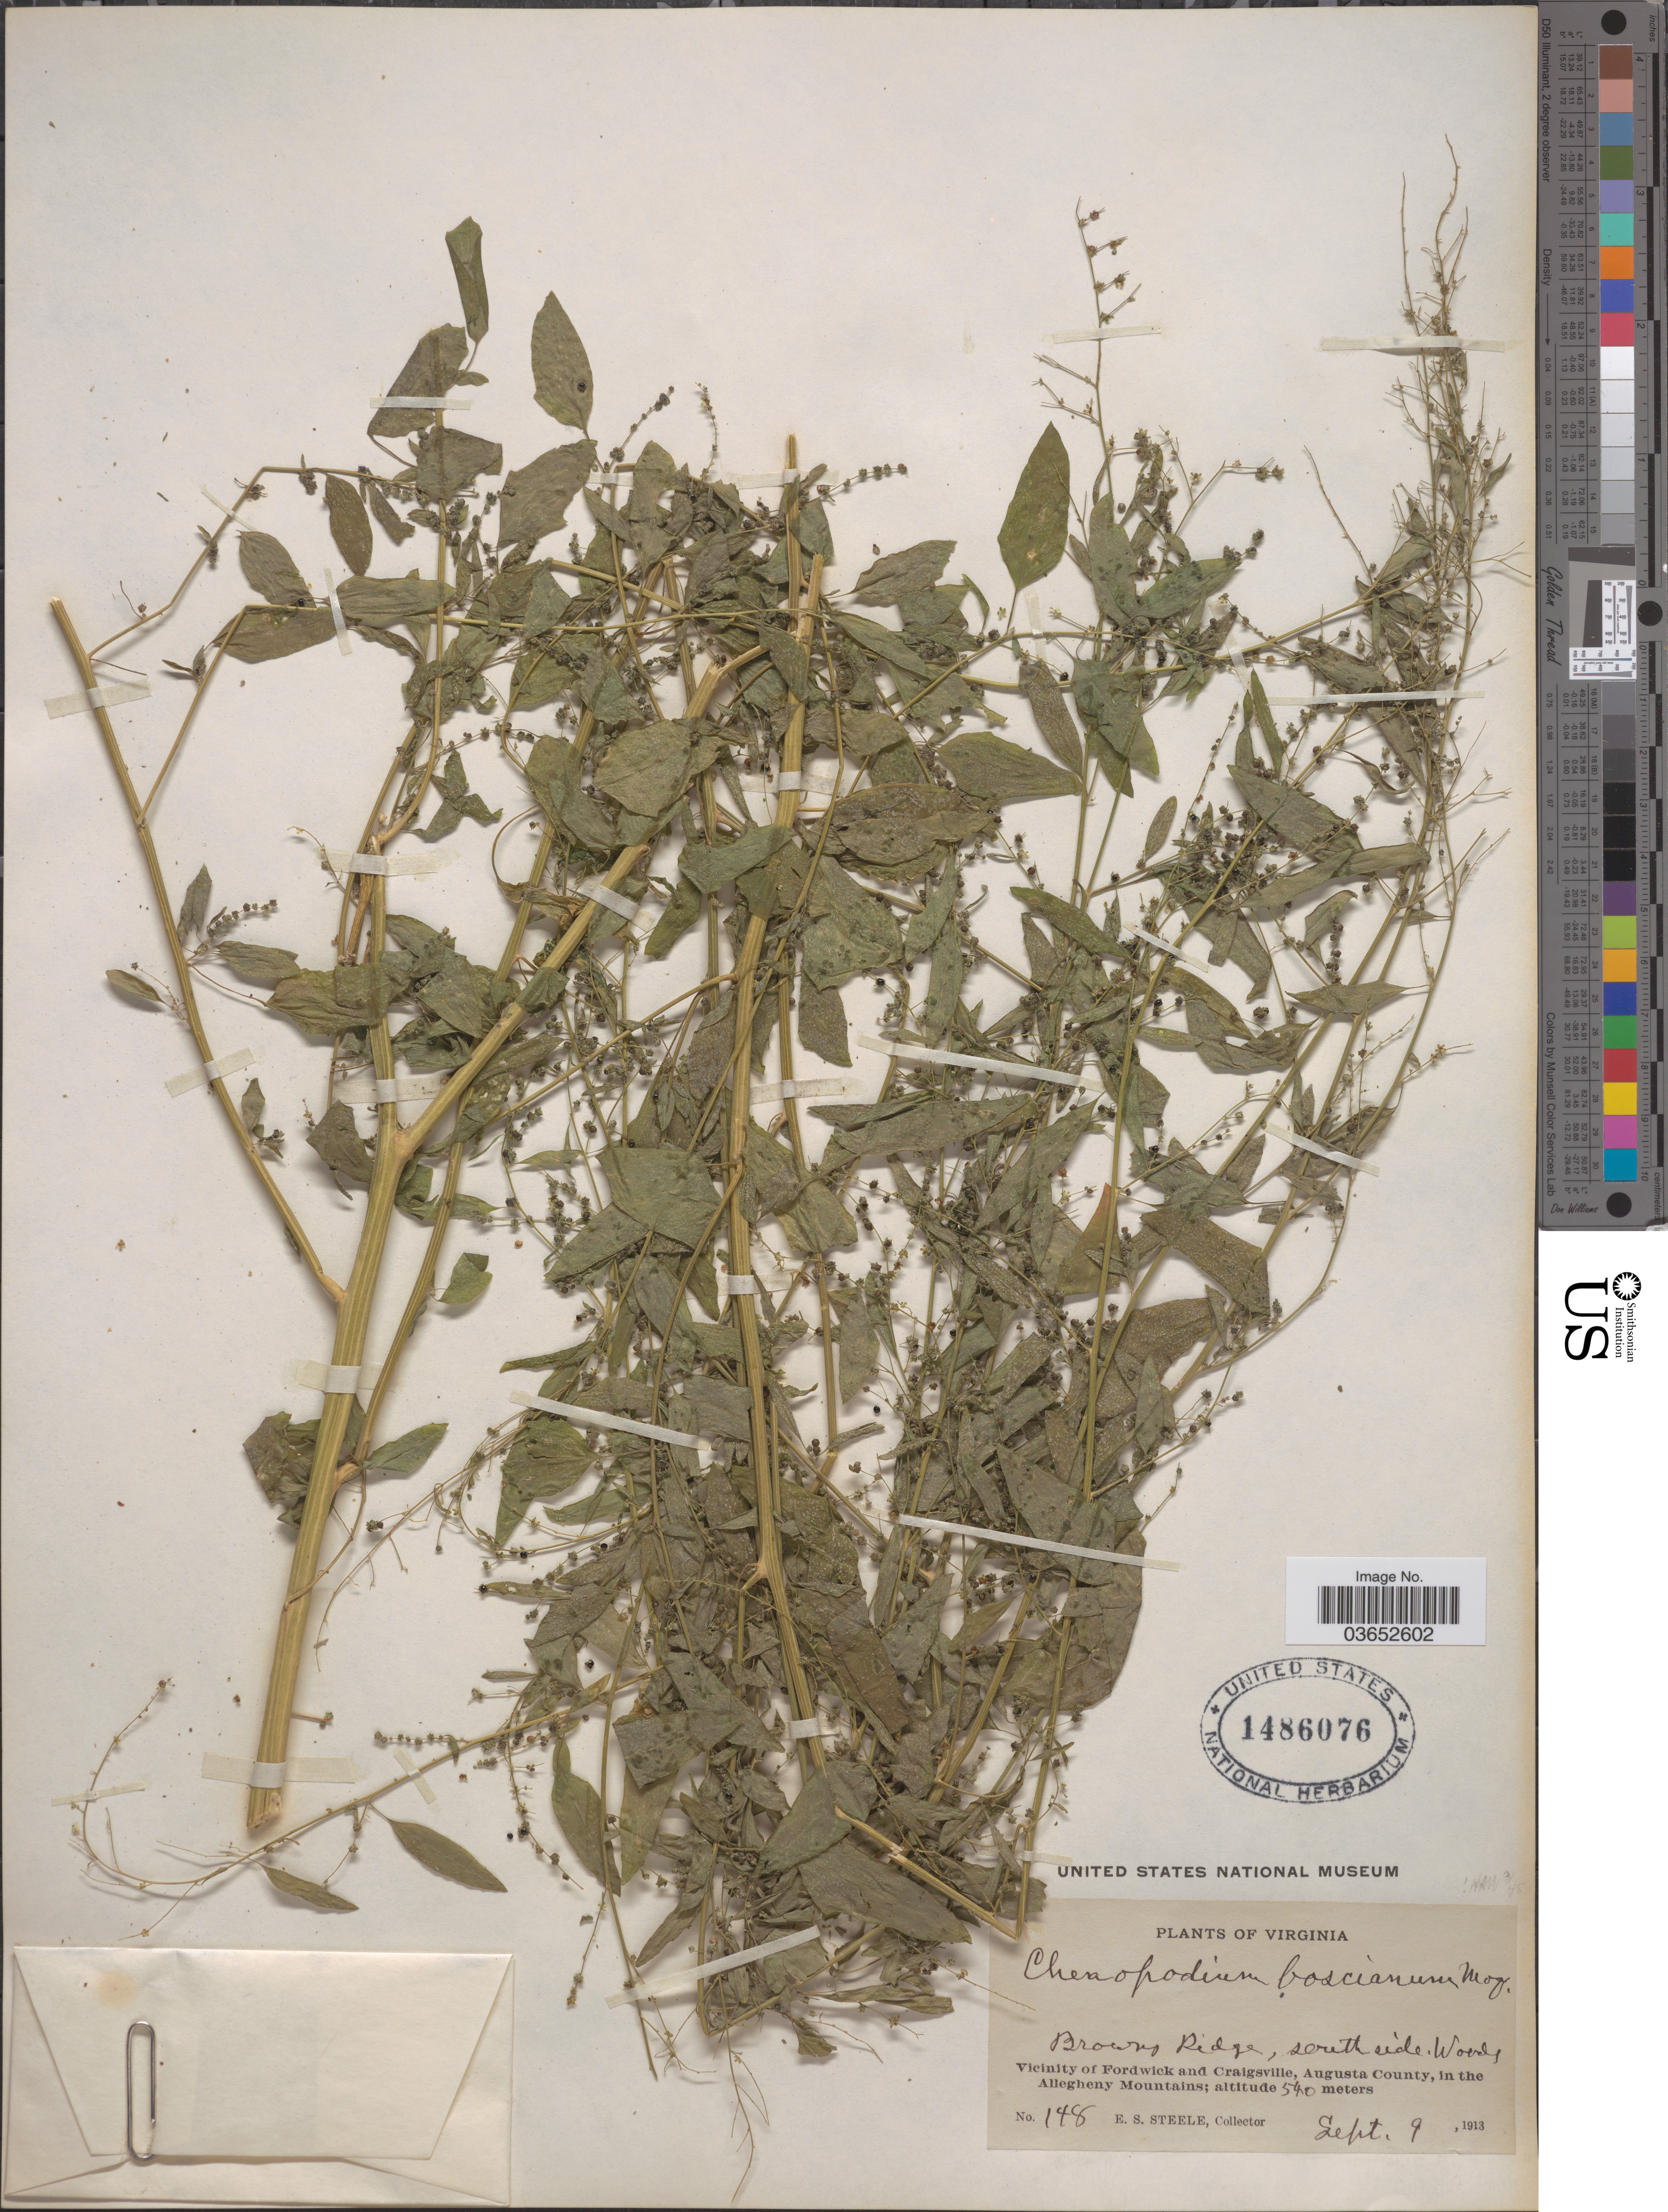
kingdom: Plantae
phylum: Tracheophyta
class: Magnoliopsida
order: Caryophyllales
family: Amaranthaceae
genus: Chenopodium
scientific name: Chenopodium boscianum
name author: Moq.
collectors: E. Steele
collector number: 148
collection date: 1913-09-09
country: United States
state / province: Virginia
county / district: Augusta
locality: Browns Ridge, south side. Vicinity of Fordwick and Craigsville, Augusta County, in the Allegheny Mountains.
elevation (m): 540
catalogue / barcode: US 1486076